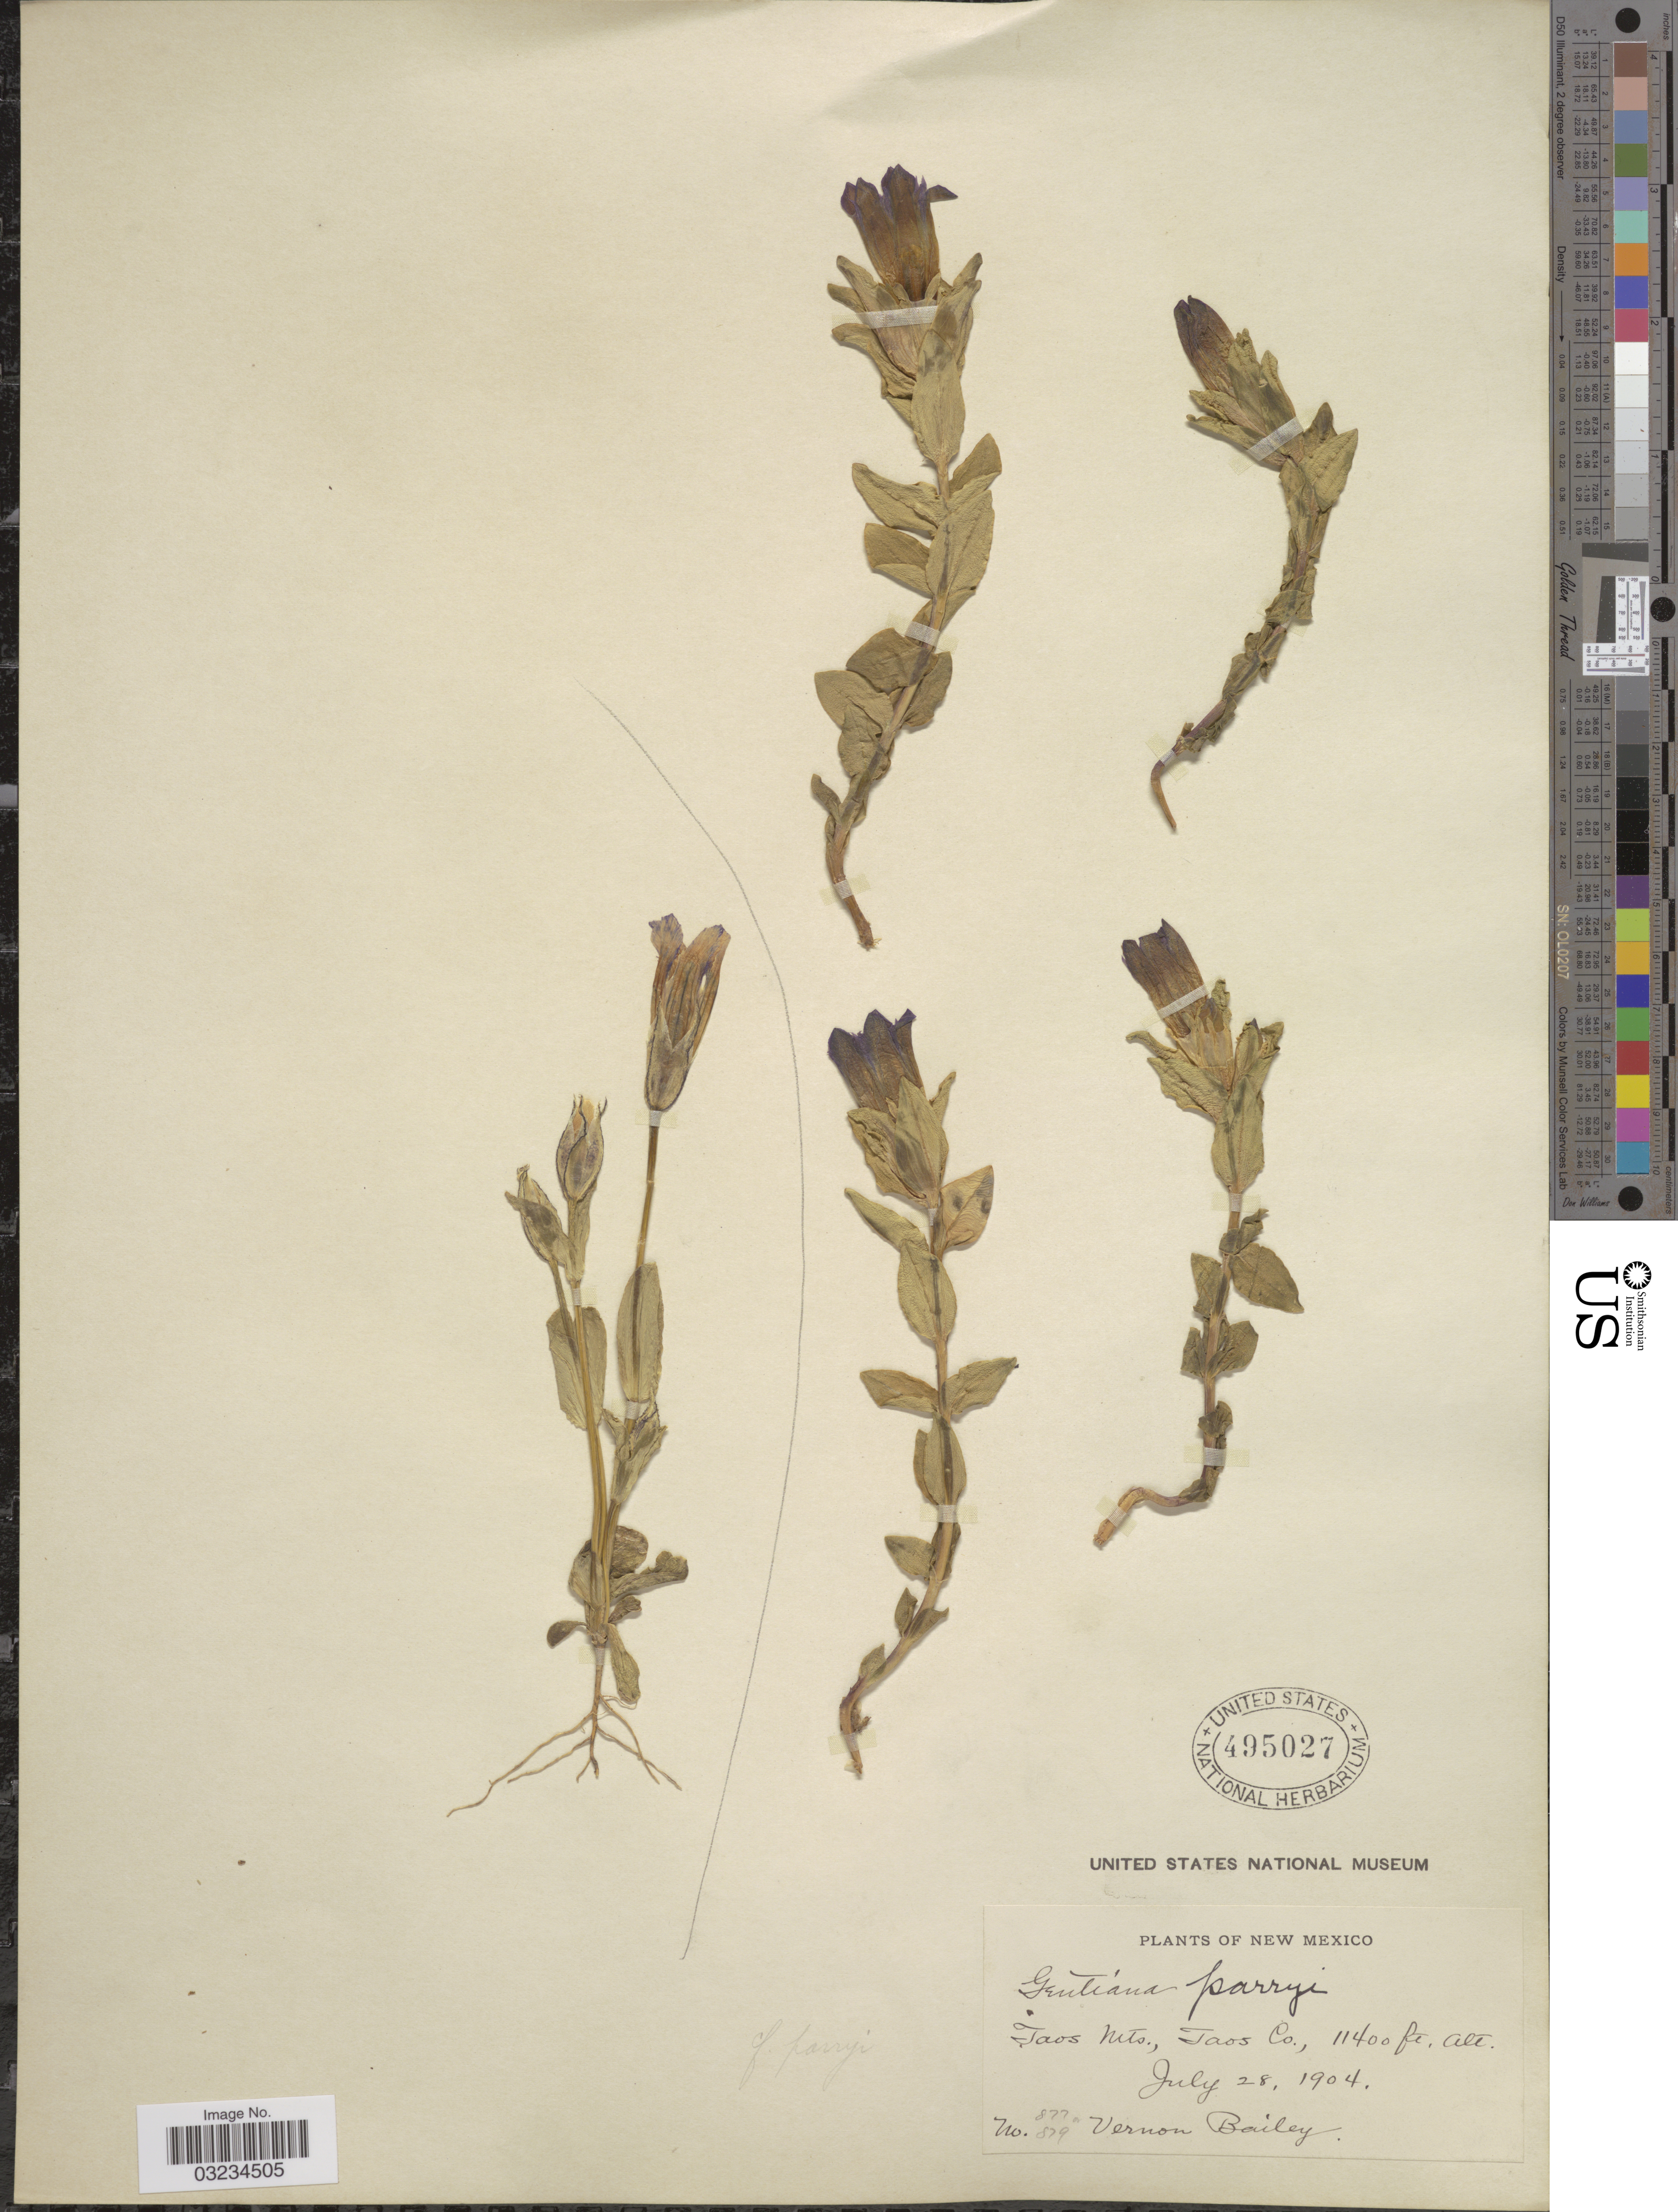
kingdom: Plantae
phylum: Tracheophyta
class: Magnoliopsida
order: Gentianales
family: Gentianaceae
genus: Gentiana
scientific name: Gentiana parryi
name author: Engelm.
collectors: V. O. Bailey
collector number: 877/879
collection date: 1904-07-28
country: United States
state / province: New Mexico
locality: Taos Mts., Taos Co.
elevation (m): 3475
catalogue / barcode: US 495027